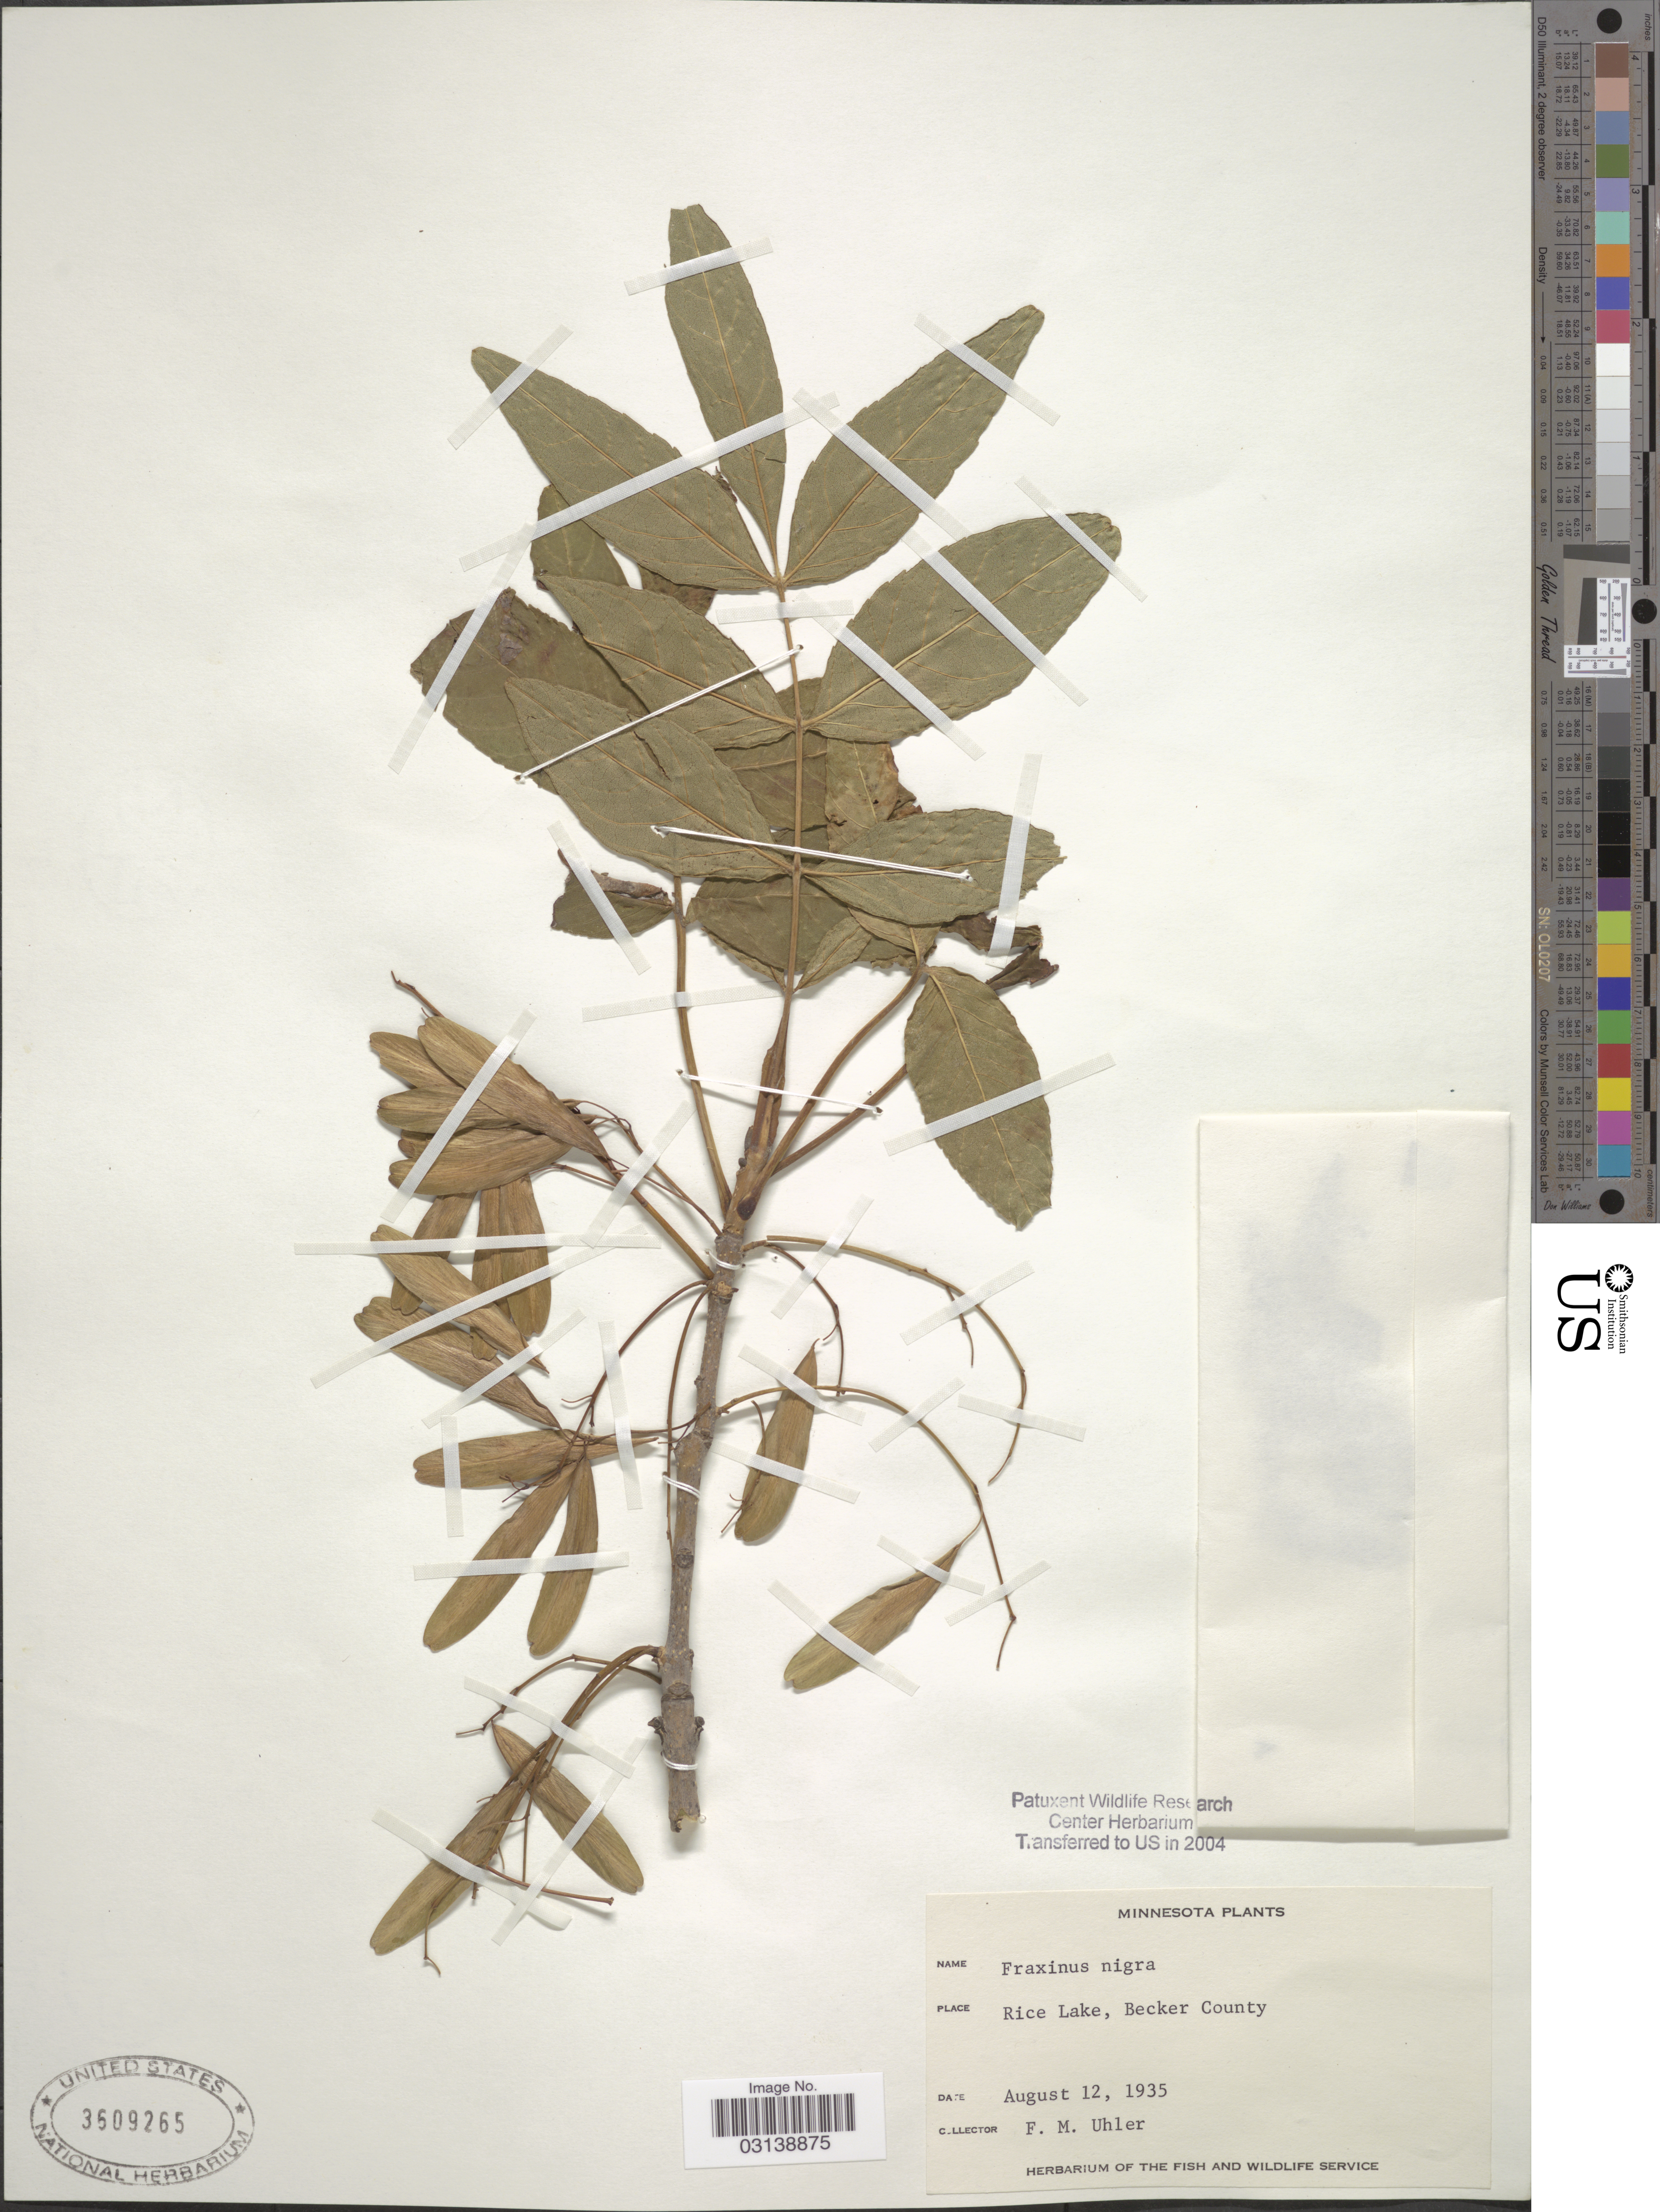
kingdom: Plantae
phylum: Tracheophyta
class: Magnoliopsida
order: Lamiales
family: Oleaceae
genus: Fraxinus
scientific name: Fraxinus nigra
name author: Marshall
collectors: F. M. Uhler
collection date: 1935-08-12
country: United States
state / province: Minnesota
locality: Rice Lake, Becker County.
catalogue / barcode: US 3609265